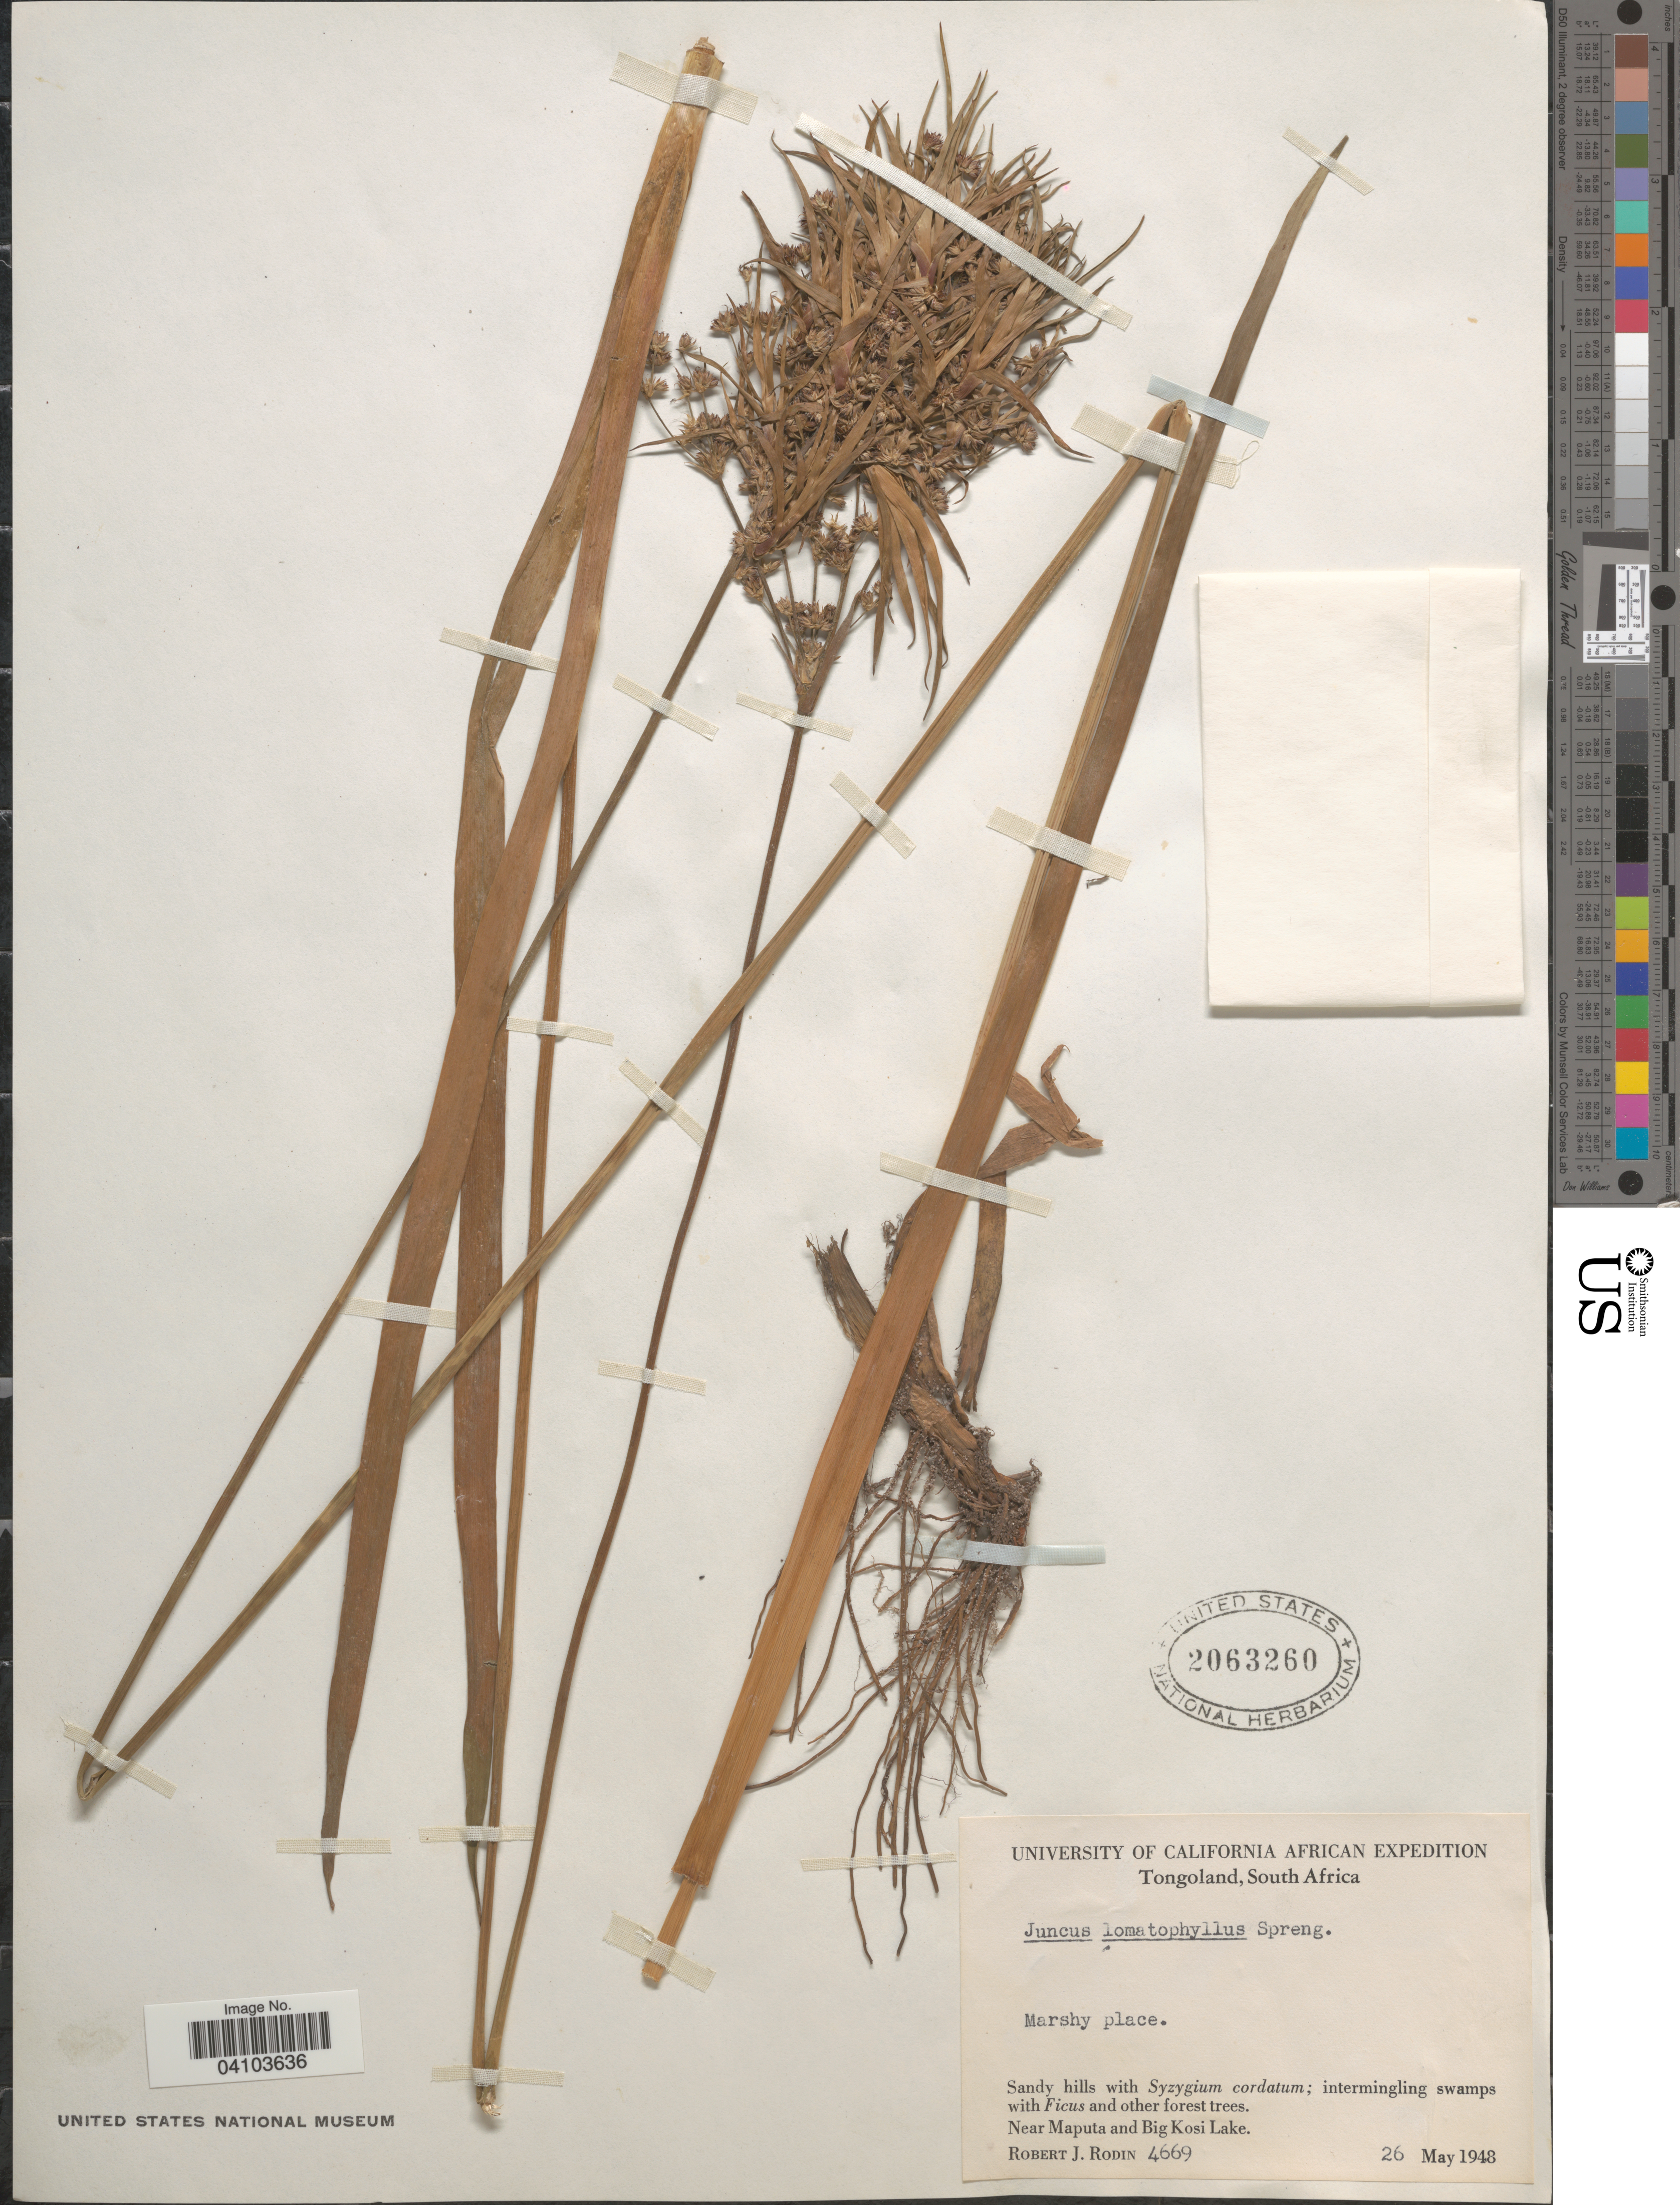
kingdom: Plantae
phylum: Tracheophyta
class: Liliopsida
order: Poales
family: Juncaceae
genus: Juncus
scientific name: Juncus lomatophyllus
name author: Spreng.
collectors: R. J. Rodin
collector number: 4669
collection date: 1948-05-26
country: South Africa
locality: University of California African expedition. Tongoland. Near Maputa and Big Kosi Lake.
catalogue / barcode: US 2063260